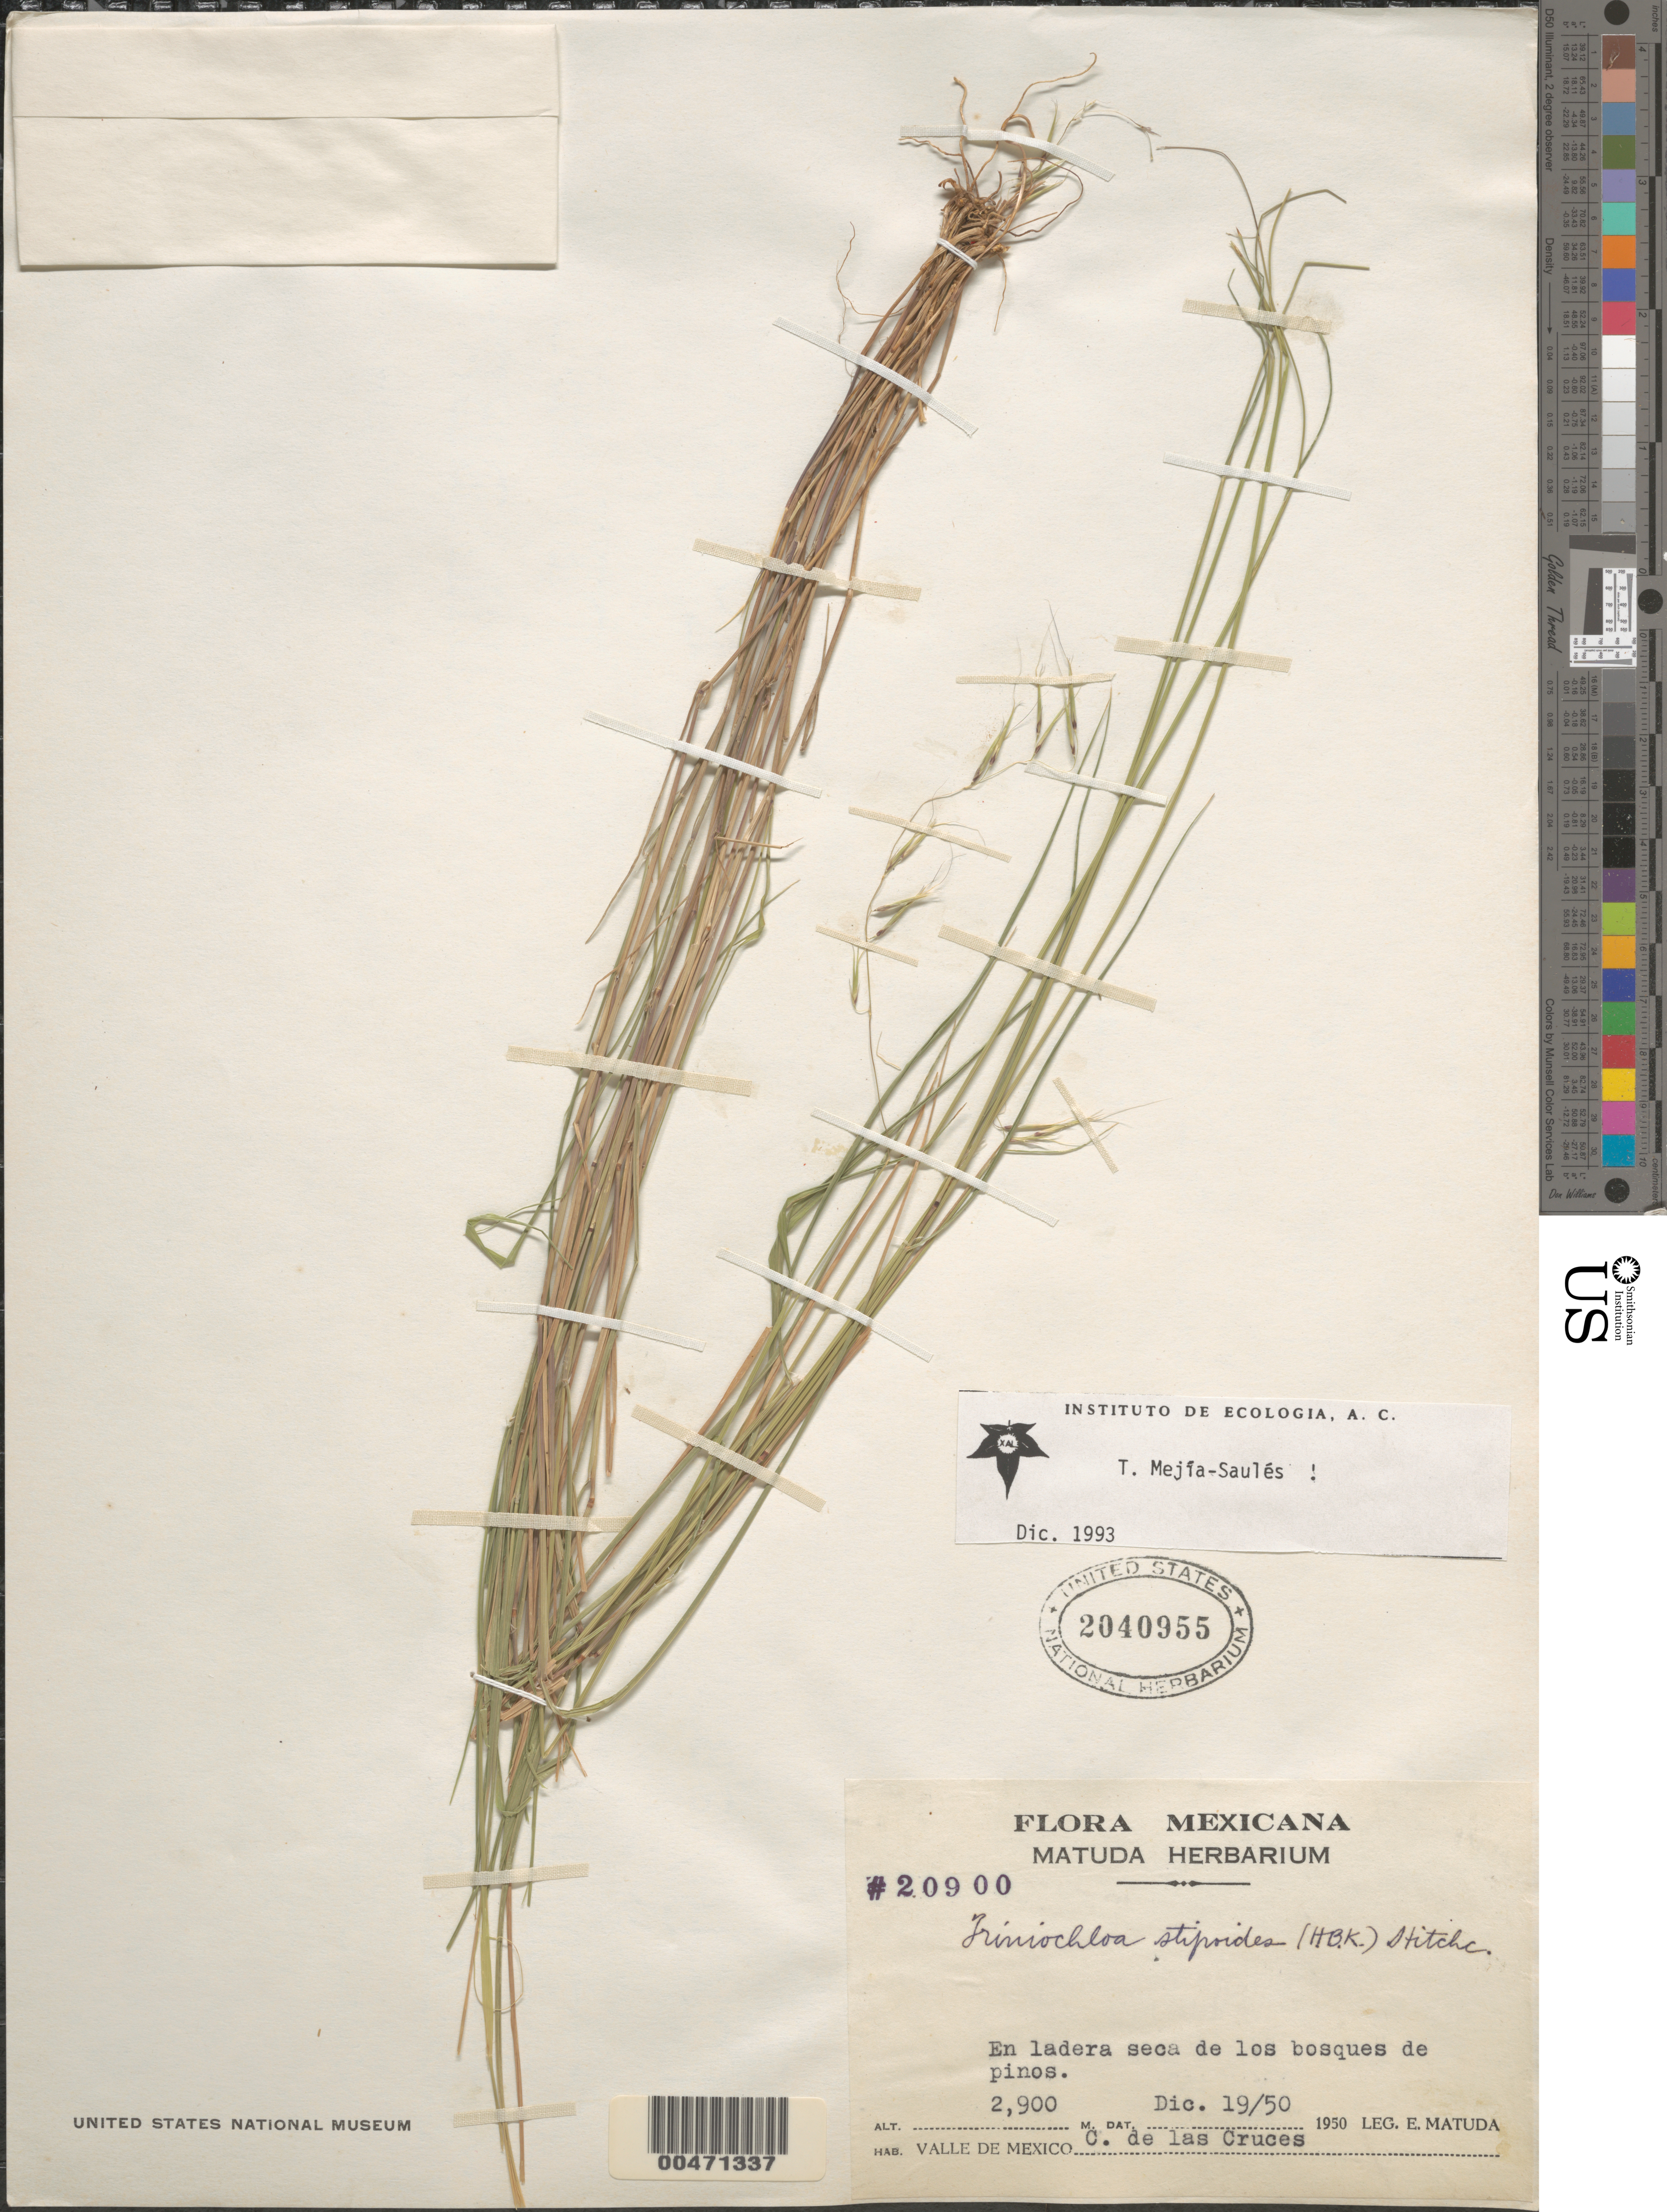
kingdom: Plantae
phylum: Tracheophyta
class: Liliopsida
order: Poales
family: Poaceae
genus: Triniochloa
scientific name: Triniochloa stipoides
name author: (Kunth) Hitchc.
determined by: Mejía-Sauls, M. T.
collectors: E. Matuda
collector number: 20900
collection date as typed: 19 Dec 1950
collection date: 1950-12-19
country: Mexico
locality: Valle de Mexico, C. de las Cruces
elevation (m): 2900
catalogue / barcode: US 2040955